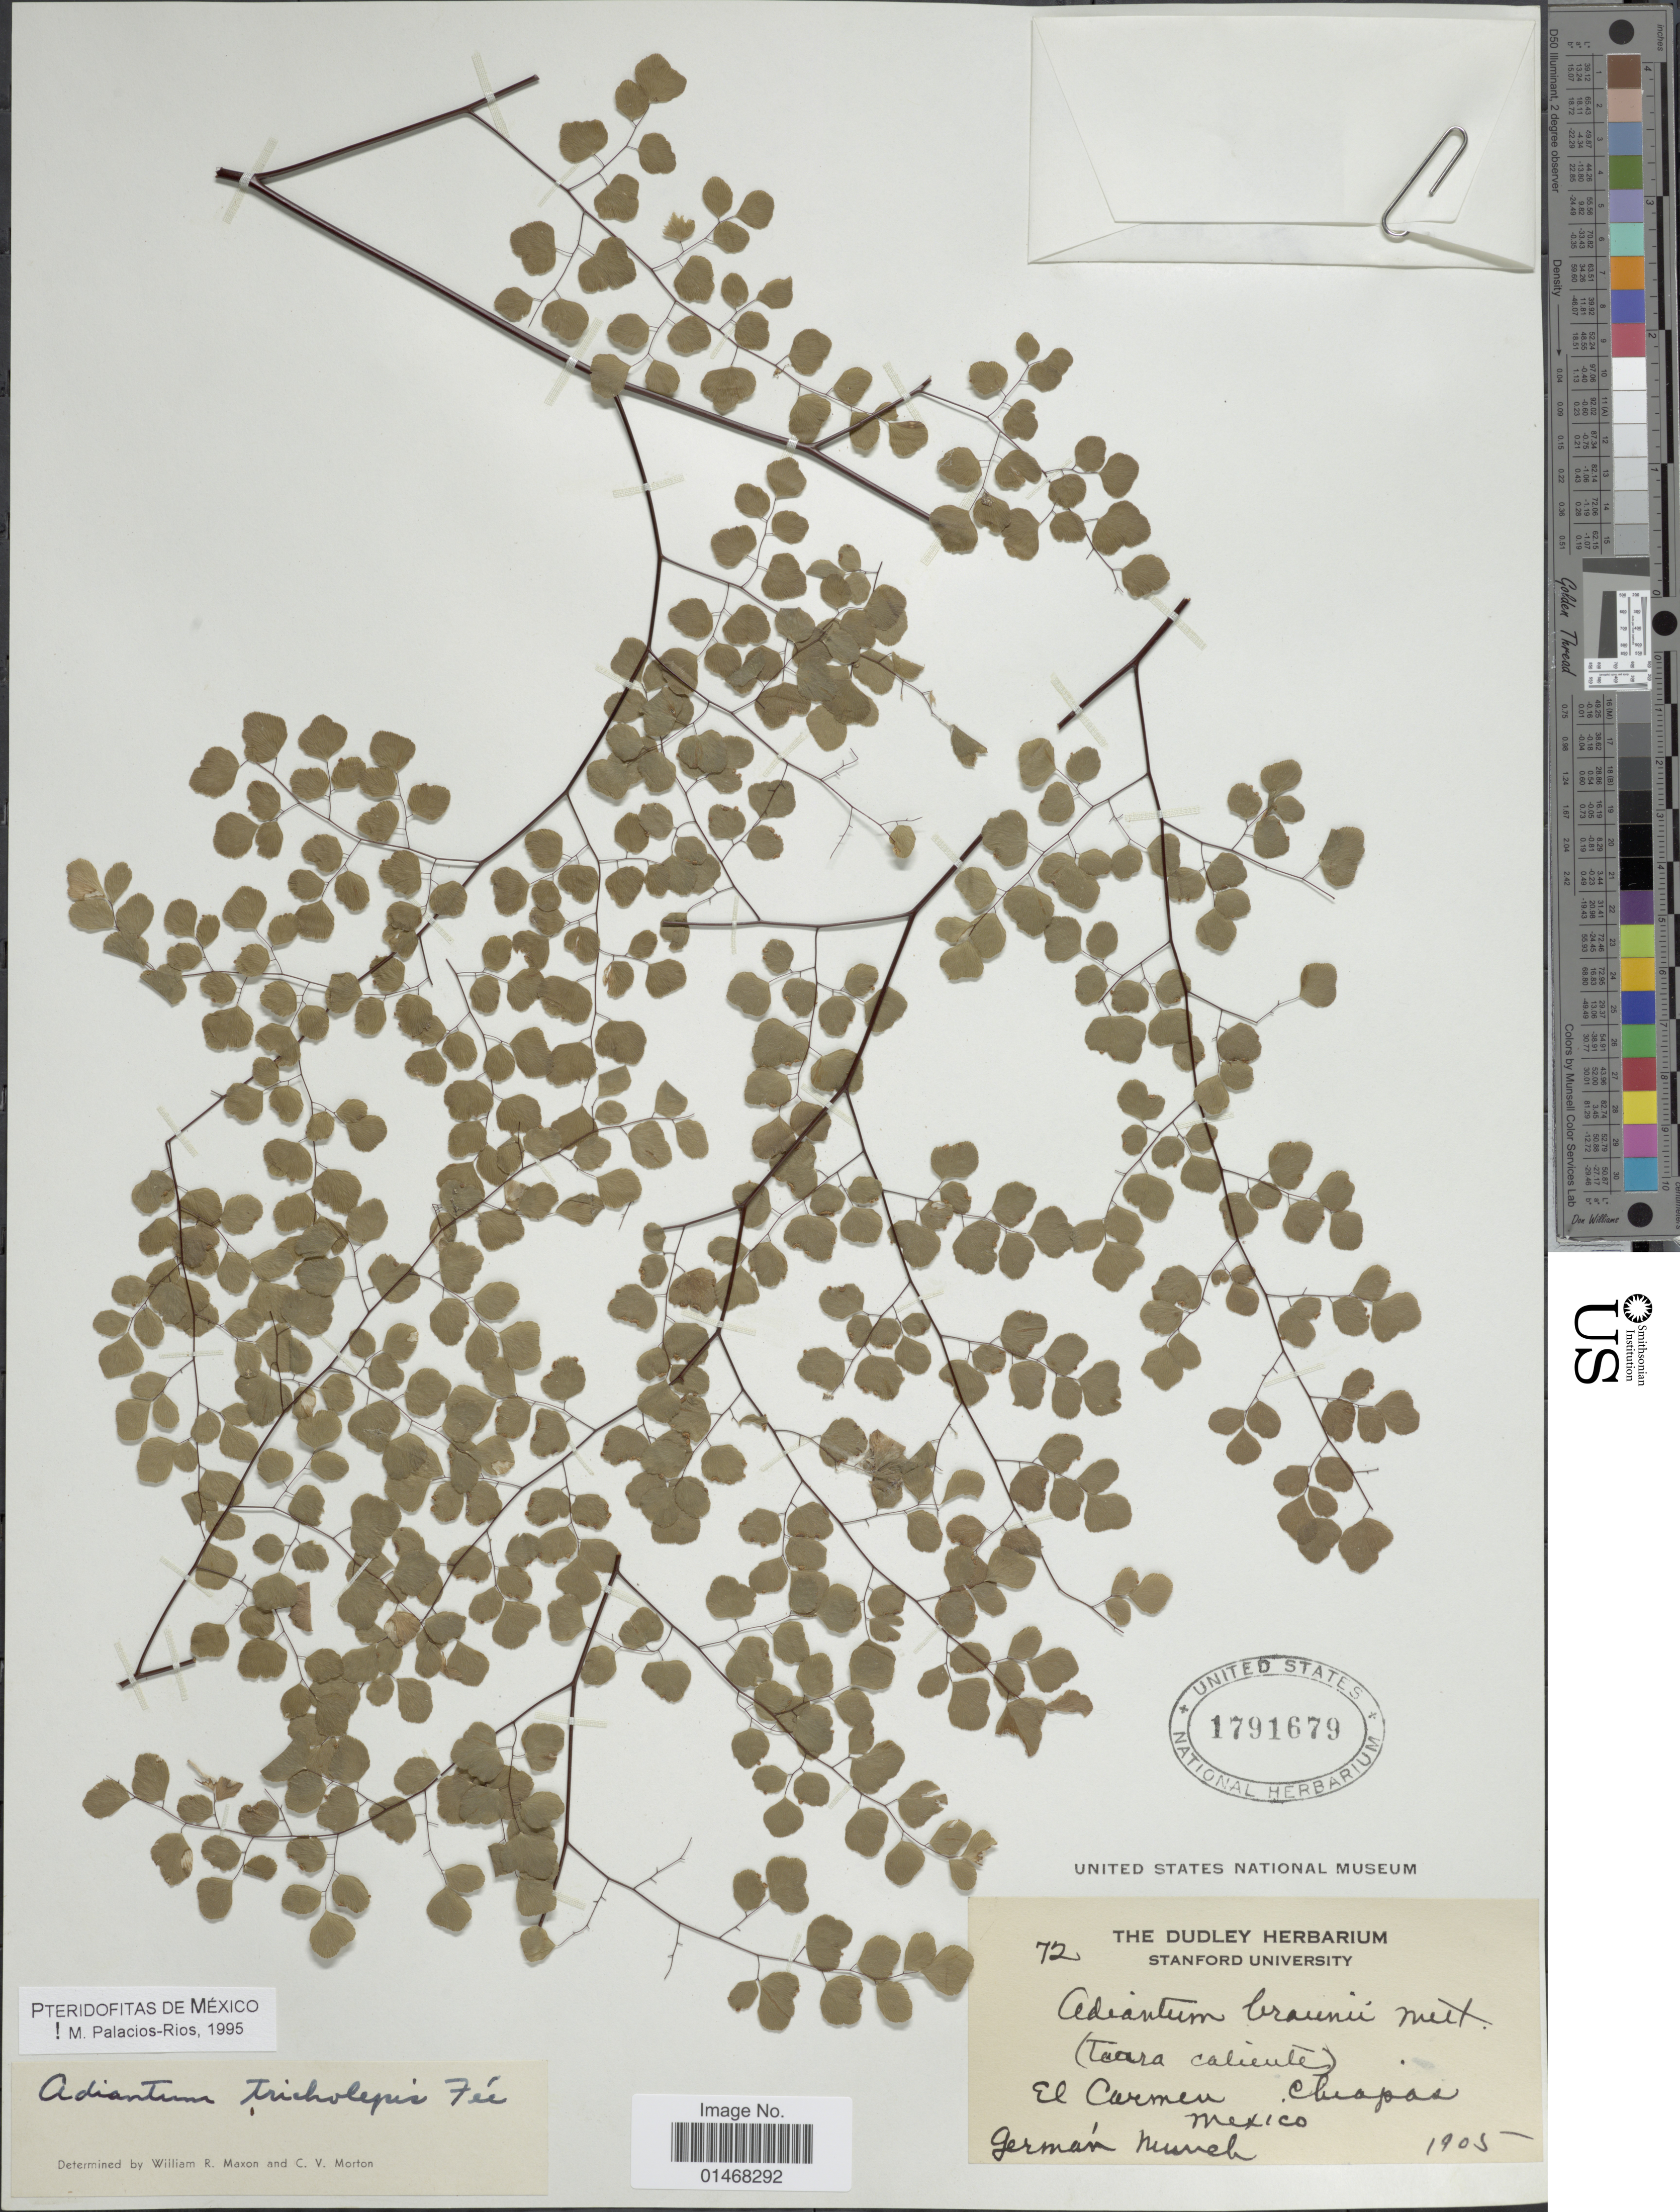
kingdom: Plantae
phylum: Tracheophyta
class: Polypodiopsida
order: Polypodiales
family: Pteridaceae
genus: Adiantum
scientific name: Adiantum tricholepis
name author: Fée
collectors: G. Munch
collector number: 72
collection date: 1905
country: Mexico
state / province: Chiapas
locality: El Carmen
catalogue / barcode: US 1791679